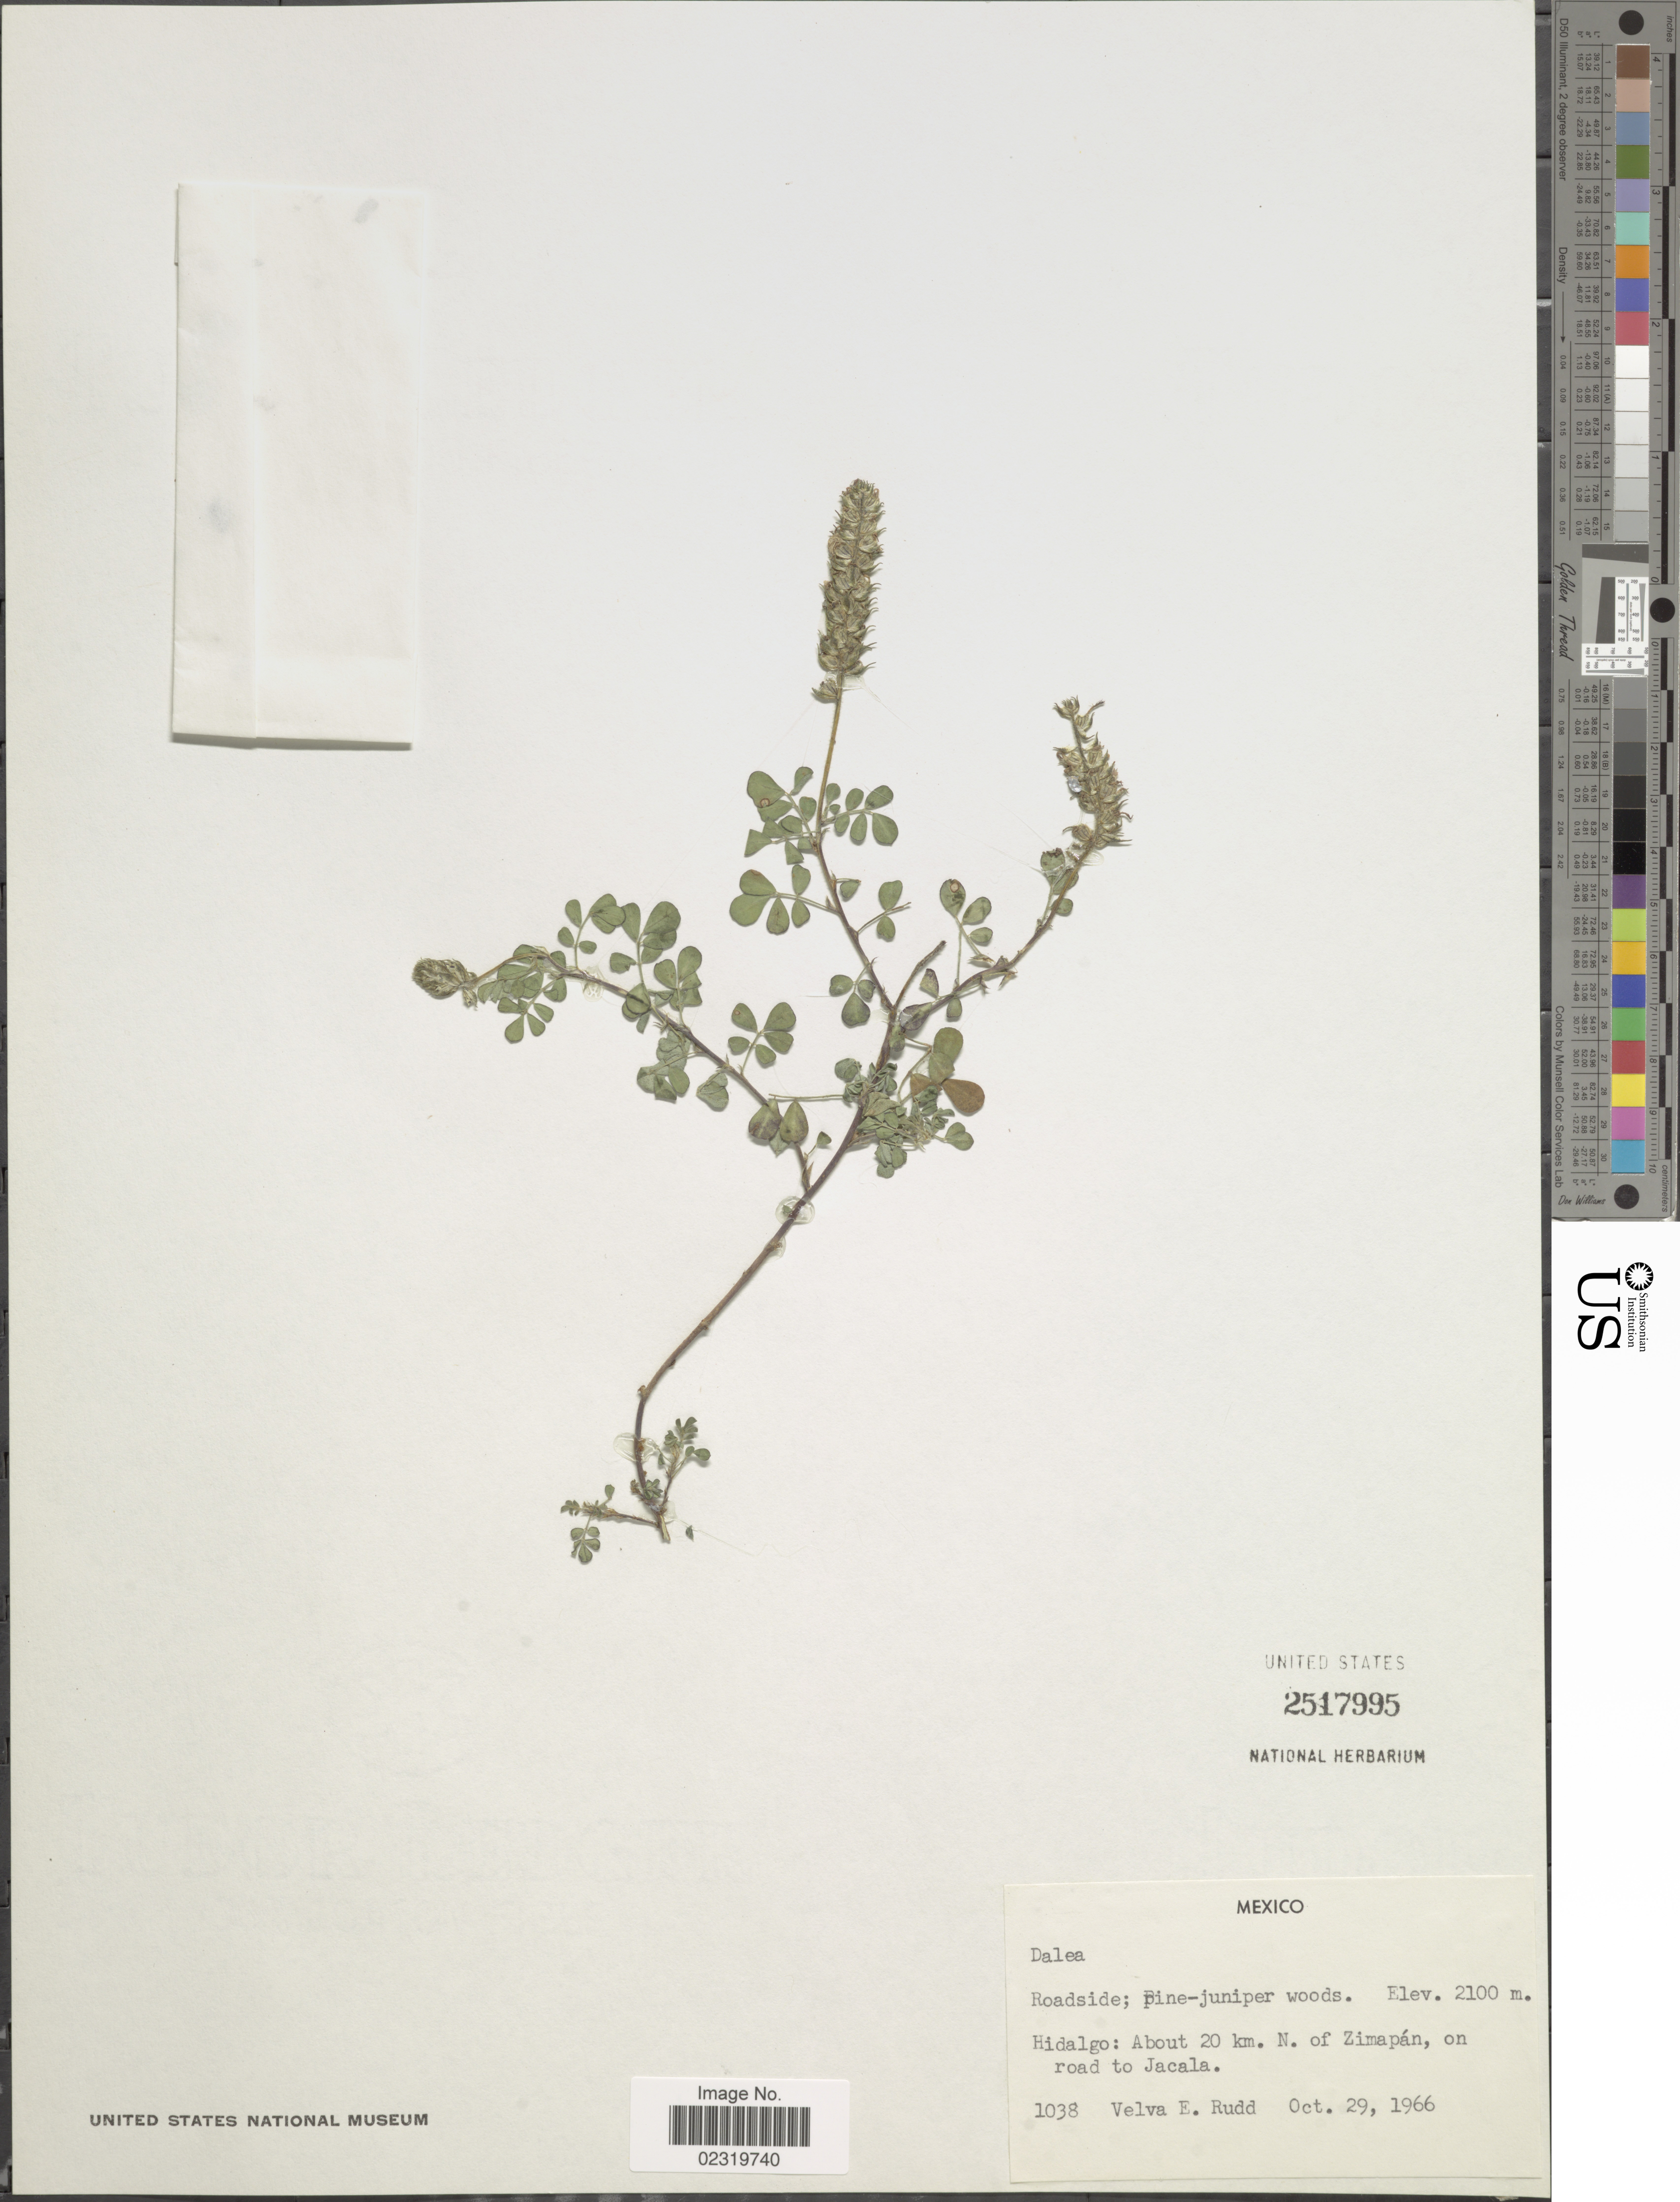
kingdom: Plantae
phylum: Tracheophyta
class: Magnoliopsida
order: Fabales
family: Fabaceae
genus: Dalea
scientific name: Dalea obovatifolia var. obovatifolia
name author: Ortega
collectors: V. E. Rudd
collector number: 1038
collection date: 1966-10-29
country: Mexico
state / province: Hidalgo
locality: About 20 km N of Zimapan, on road to Jacala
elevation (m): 2100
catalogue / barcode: US 2517995